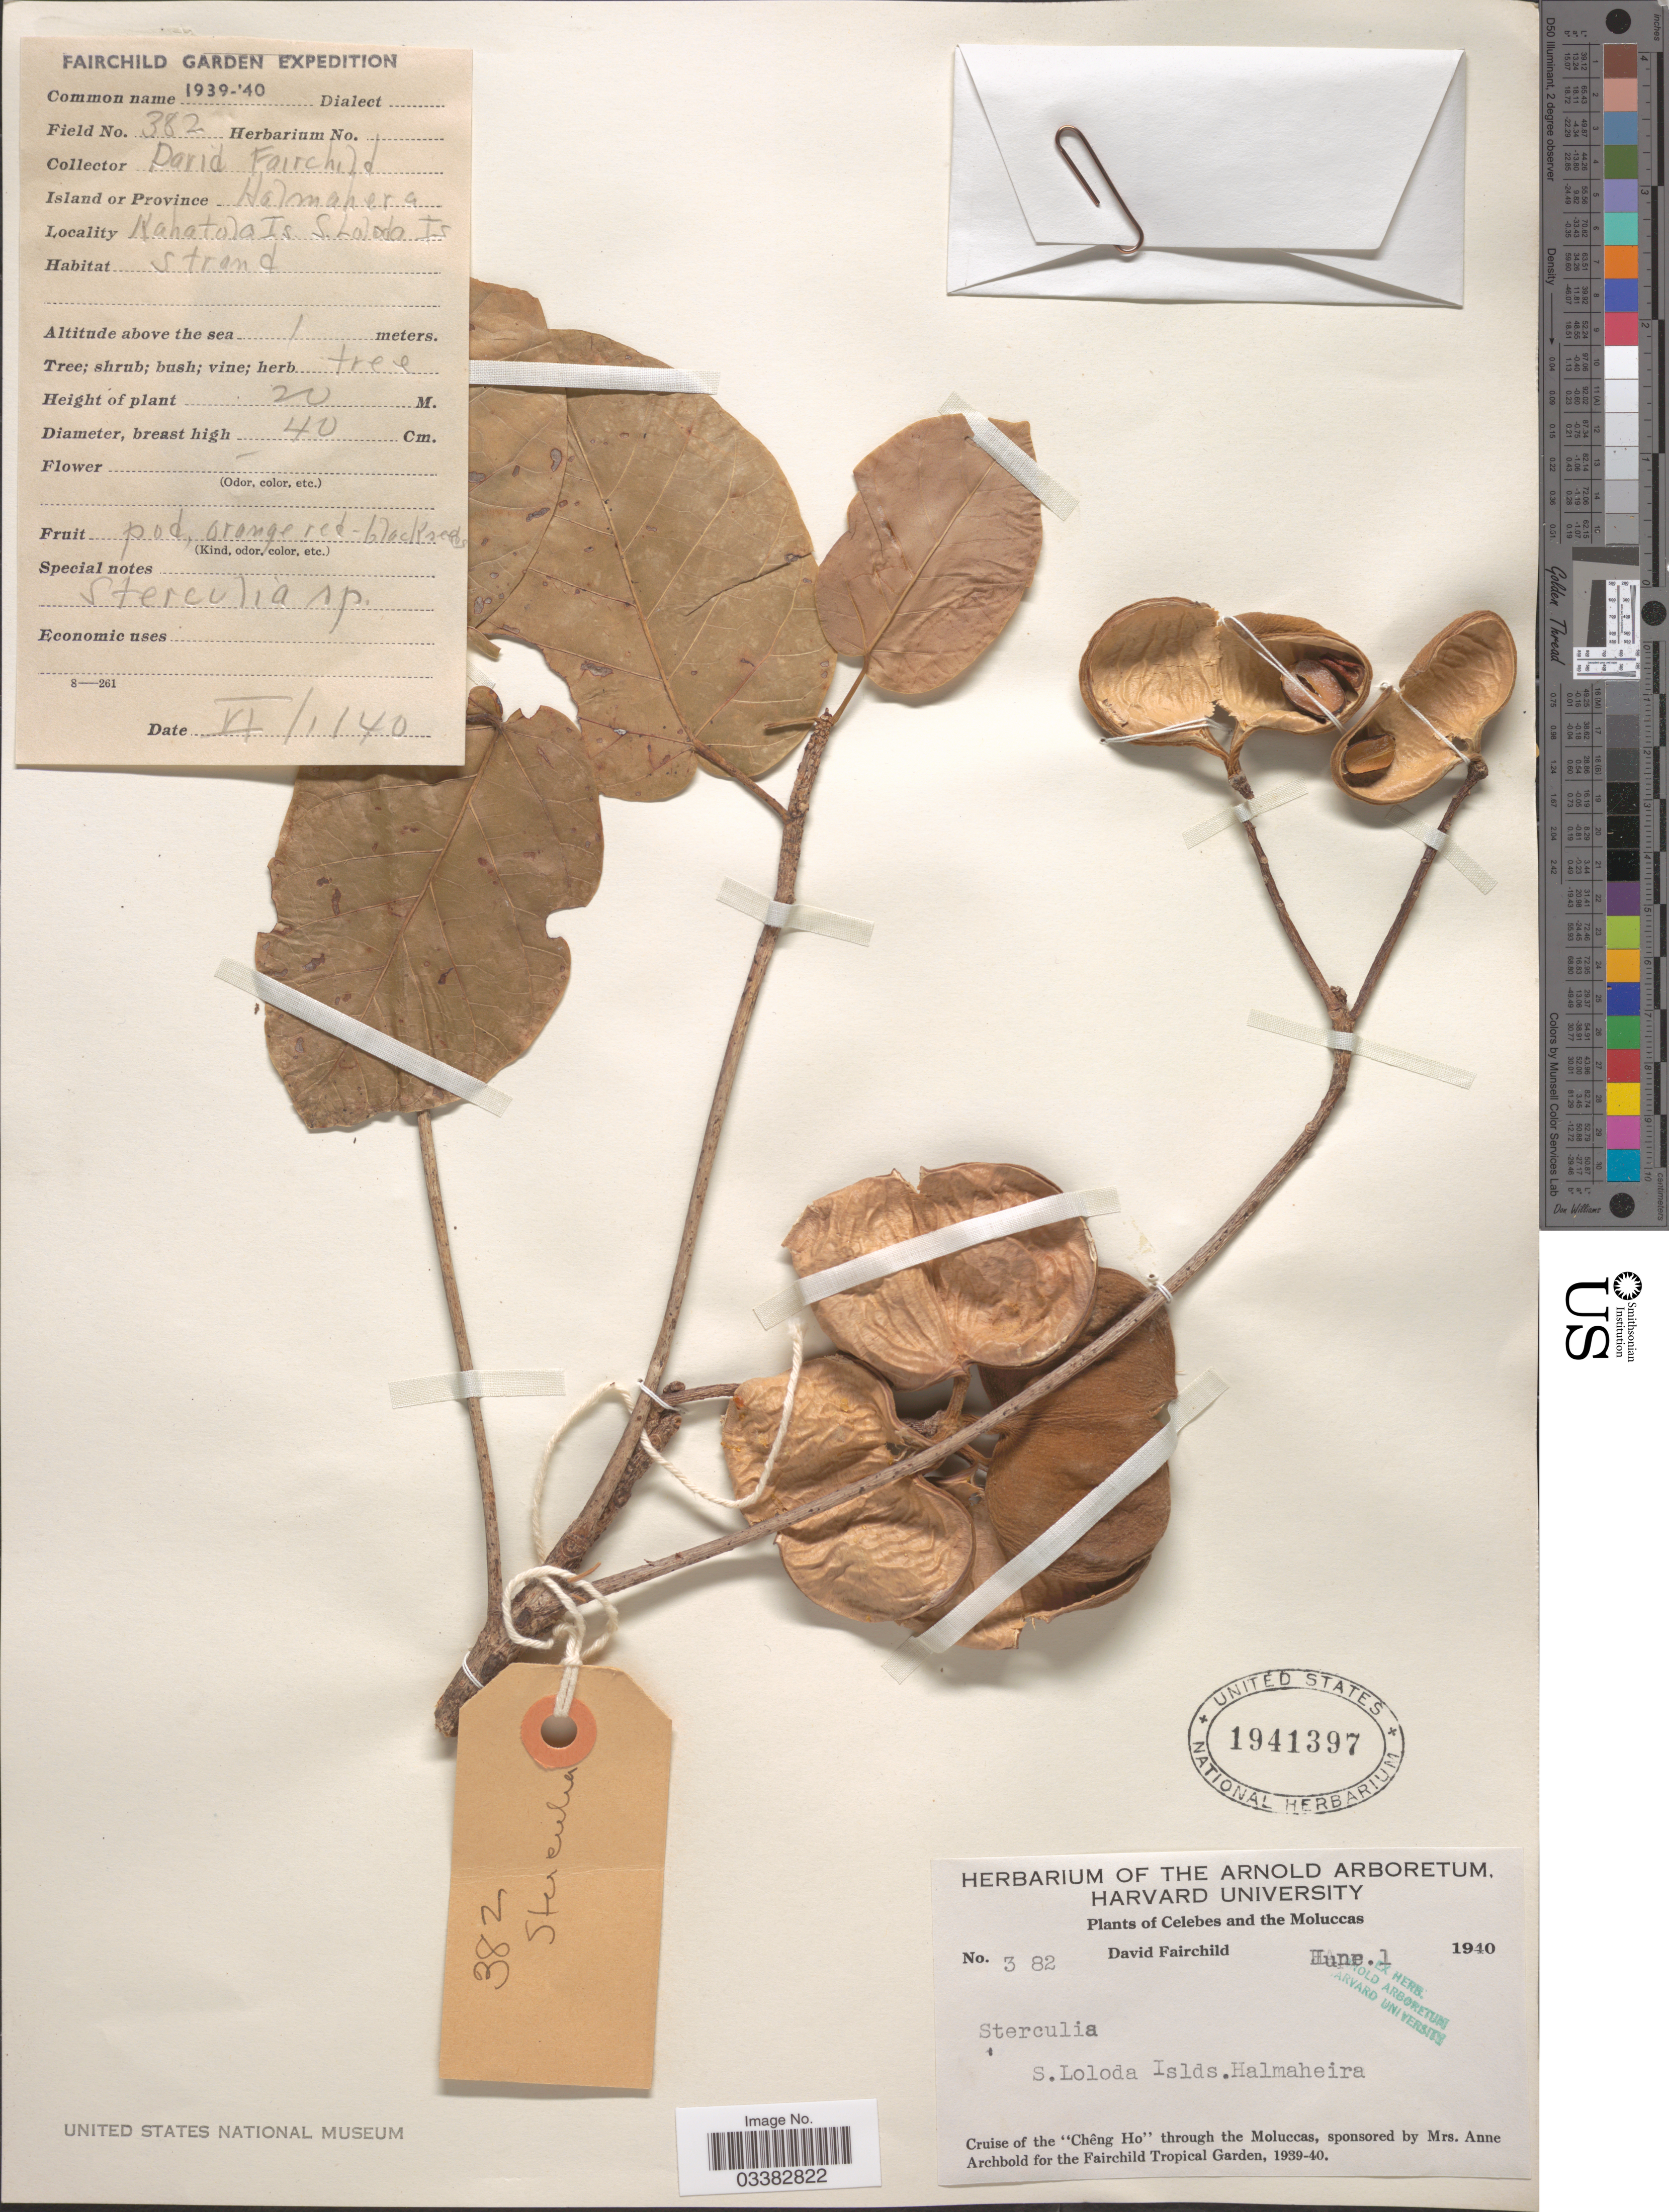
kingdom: Plantae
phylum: Tracheophyta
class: Magnoliopsida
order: Malvales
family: Malvaceae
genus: Sterculia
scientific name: Sterculia sp.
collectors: D. Fairchild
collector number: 382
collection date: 1940-06-01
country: Indonesia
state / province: Maluku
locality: Celebes and Moluccas. S. Loloda Islds. Province Halmaheira. Kahatala [interpreted] Is.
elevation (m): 1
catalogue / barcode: US 1941397